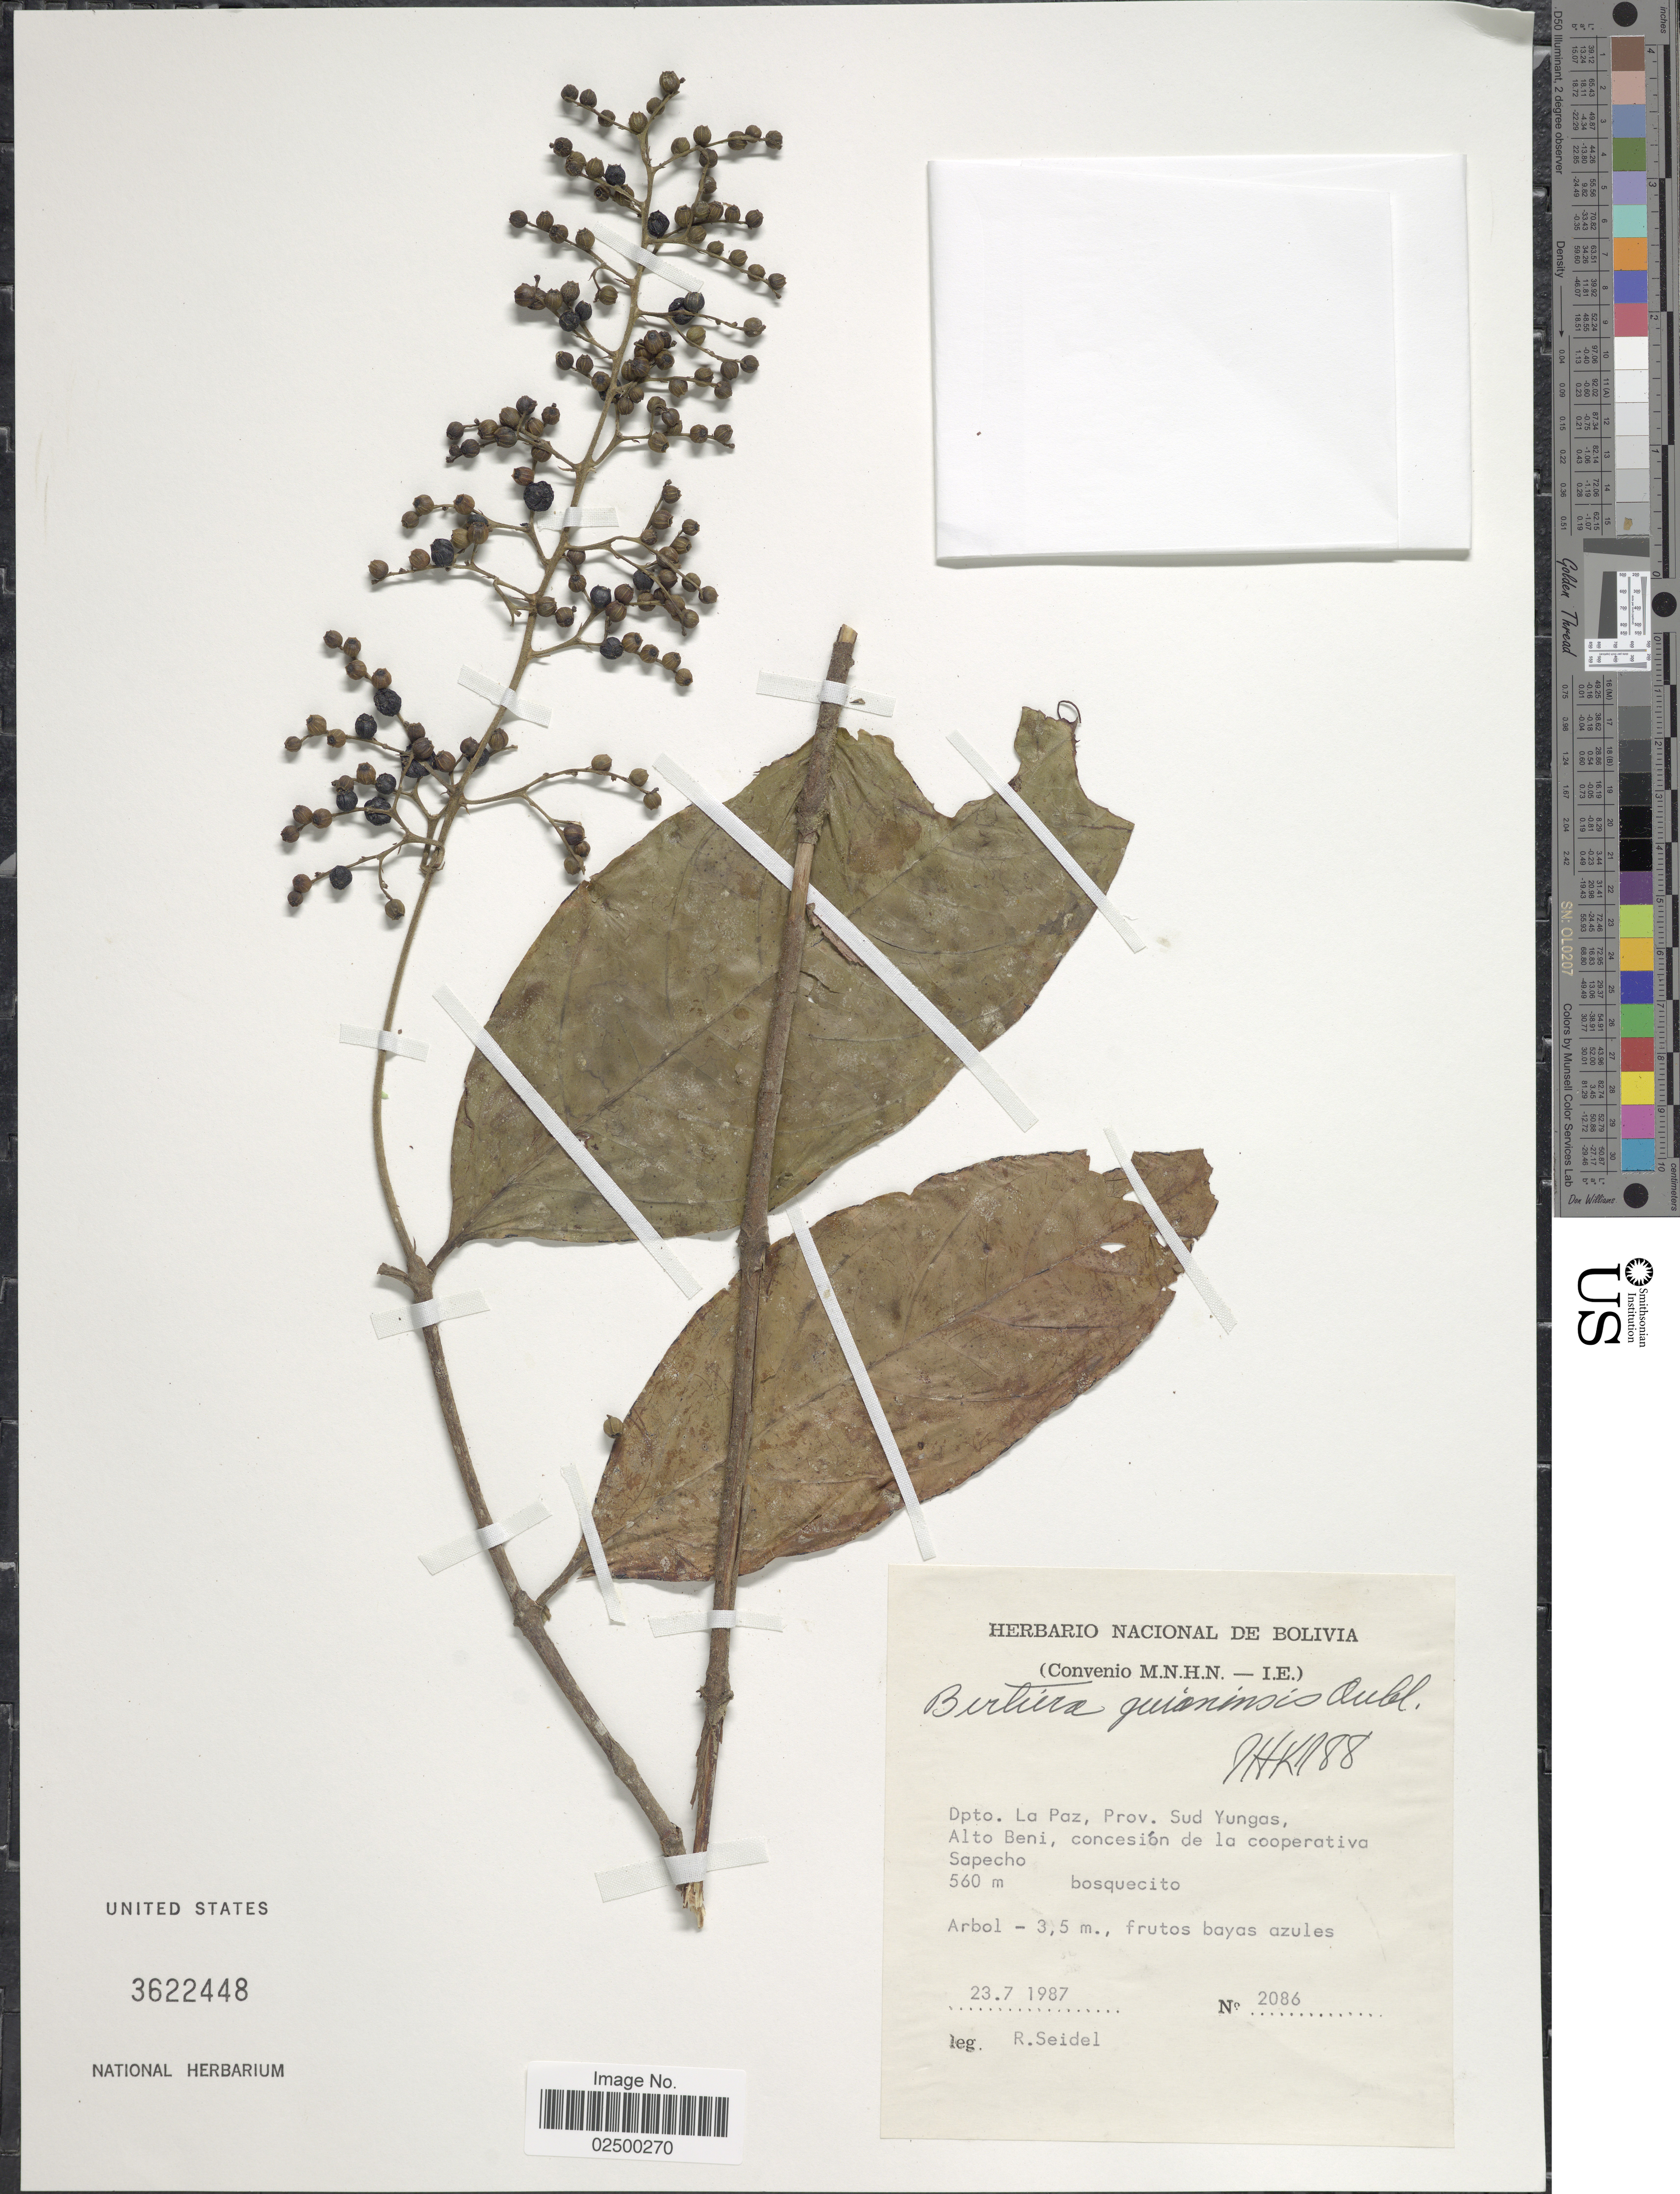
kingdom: Plantae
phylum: Tracheophyta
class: Magnoliopsida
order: Gentianales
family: Rubiaceae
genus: Bertiera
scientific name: Bertiera guianensis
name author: Aubl.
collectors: R. Seidel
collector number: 2086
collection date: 1987-07-23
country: Bolivia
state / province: La Paz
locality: Prov. Sud Yungas, Alto Beni, concesion de la cooperativa Sapeche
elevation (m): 560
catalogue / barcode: US 3622448